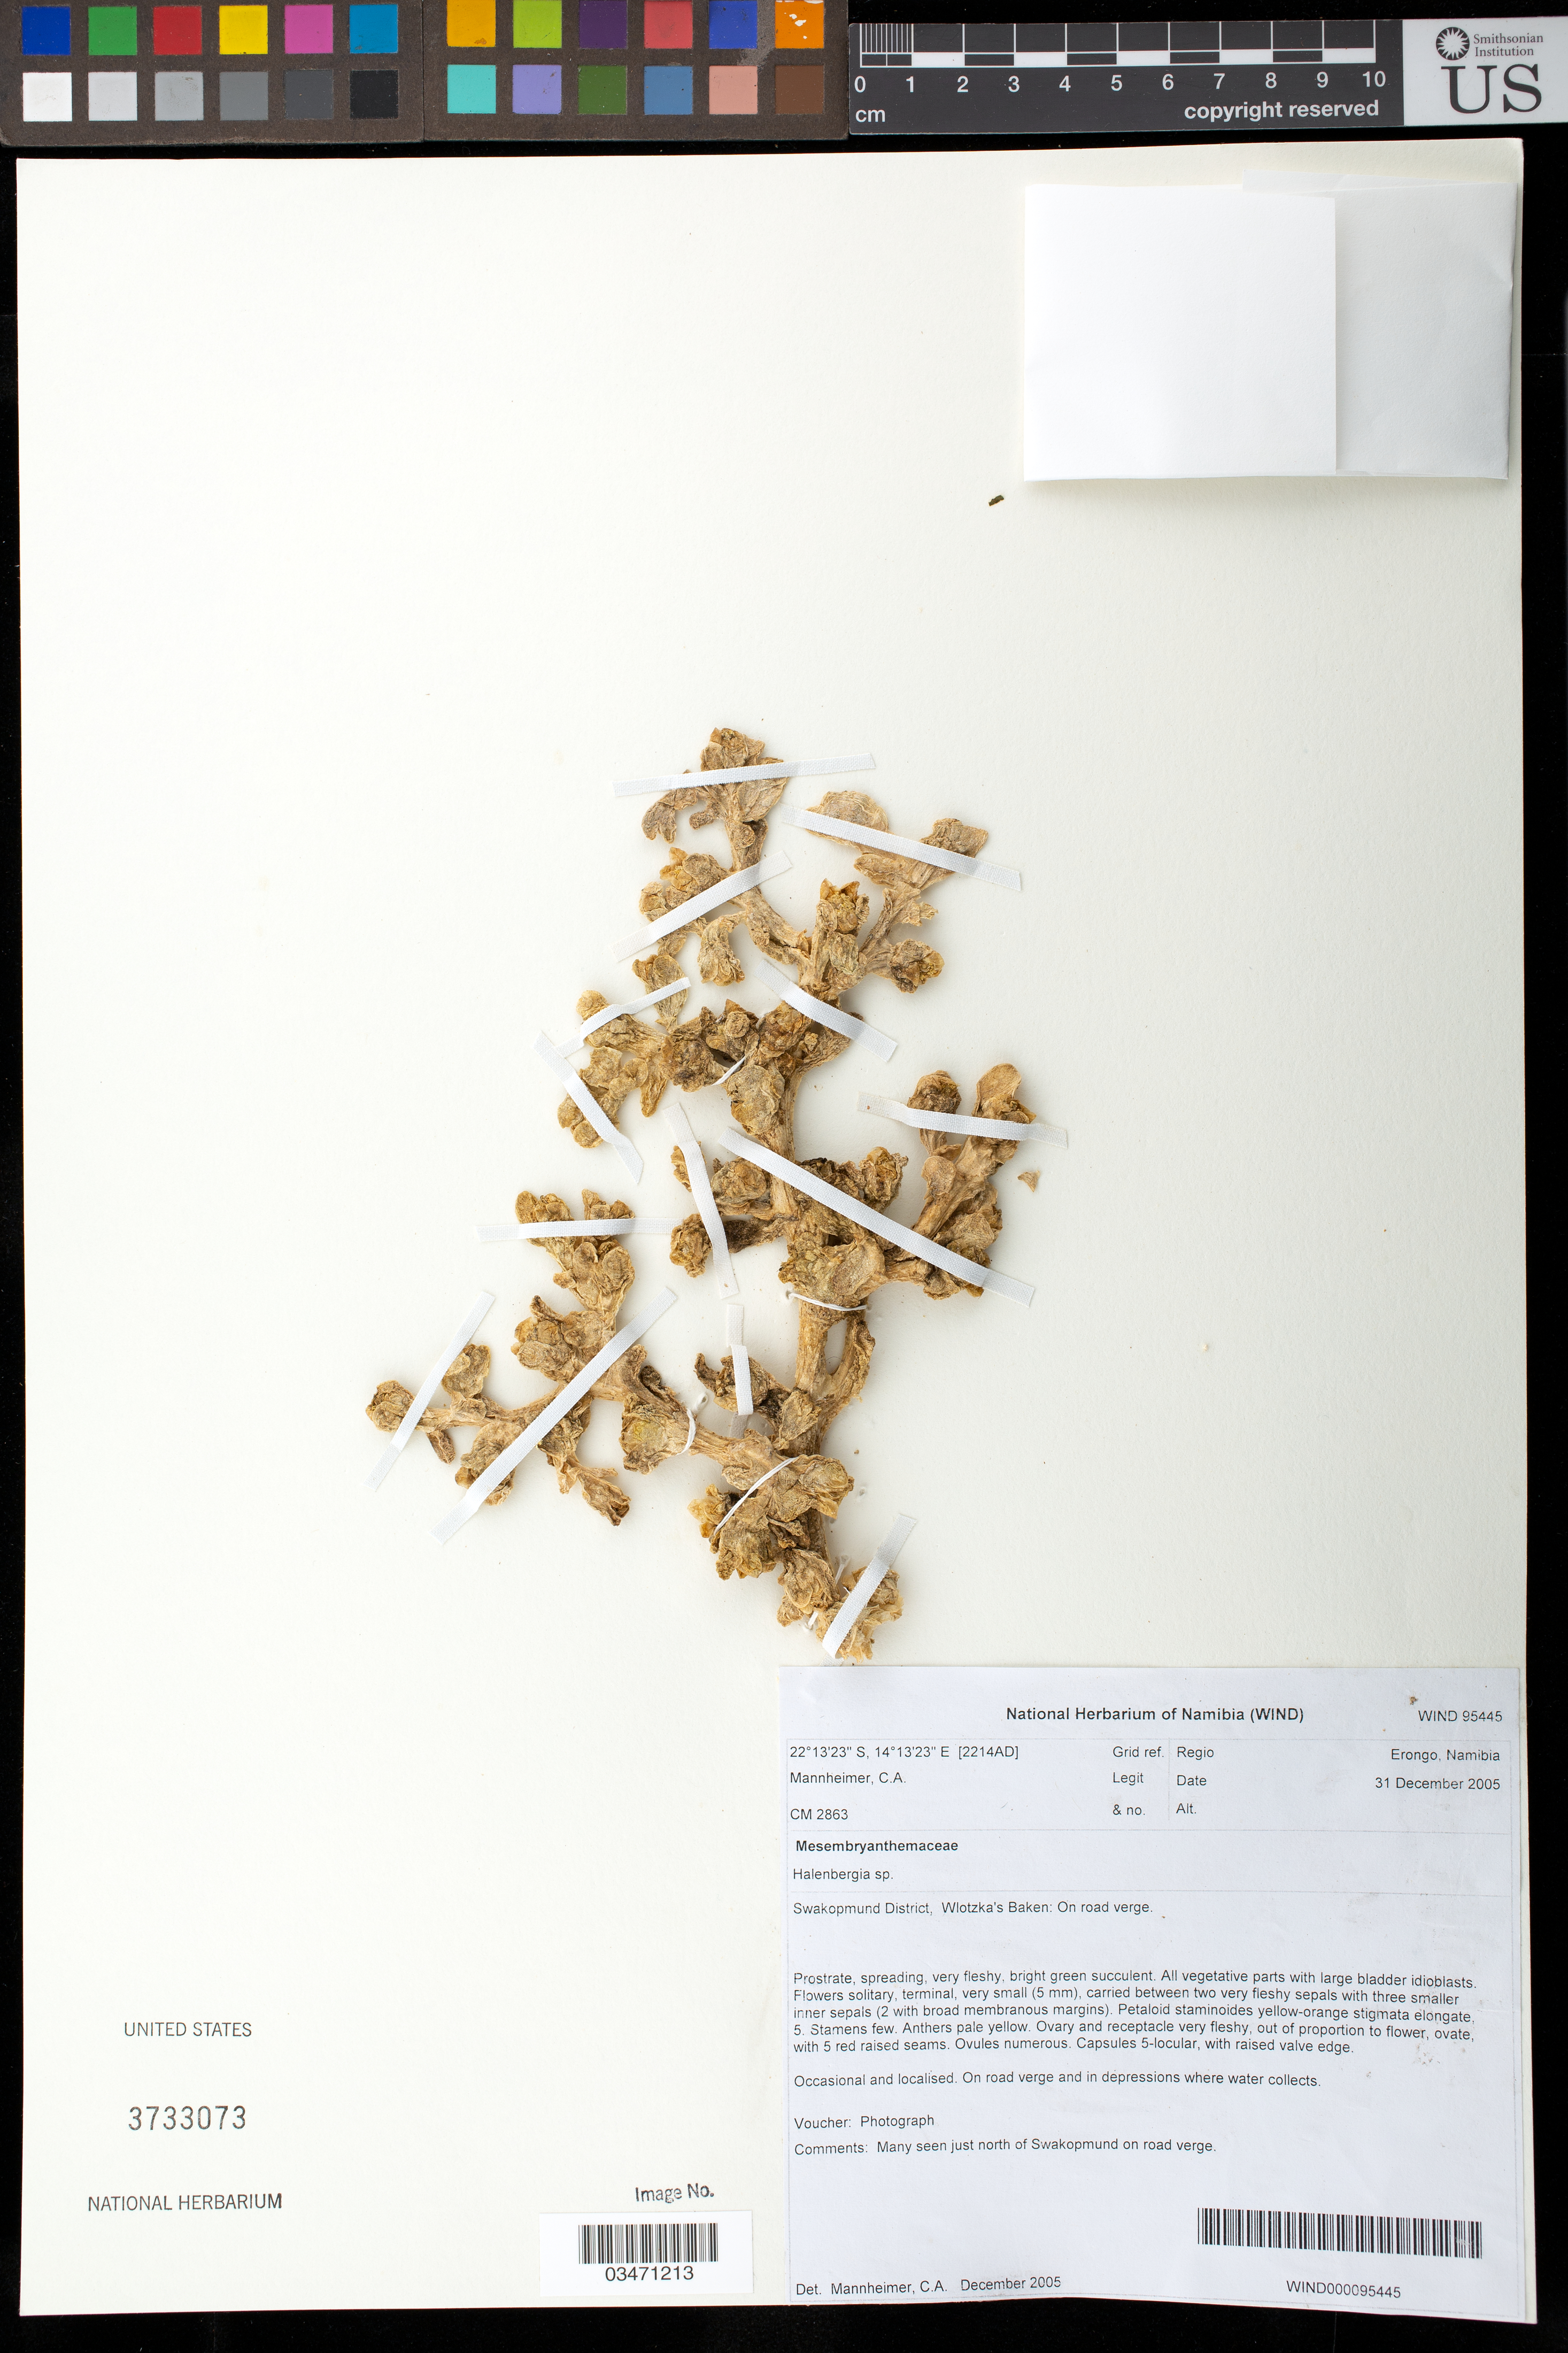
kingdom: Plantae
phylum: Tracheophyta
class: Magnoliopsida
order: Caryophyllales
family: Aizoaceae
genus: Mesembryanthemum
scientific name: Mesembryanthemum sp.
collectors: C. A. Mannheimer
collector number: CM2863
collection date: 2005-12-31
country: Namibia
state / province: Erongo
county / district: Swakopmund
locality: Wlotzka's Baken, on road verge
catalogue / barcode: US 3733073